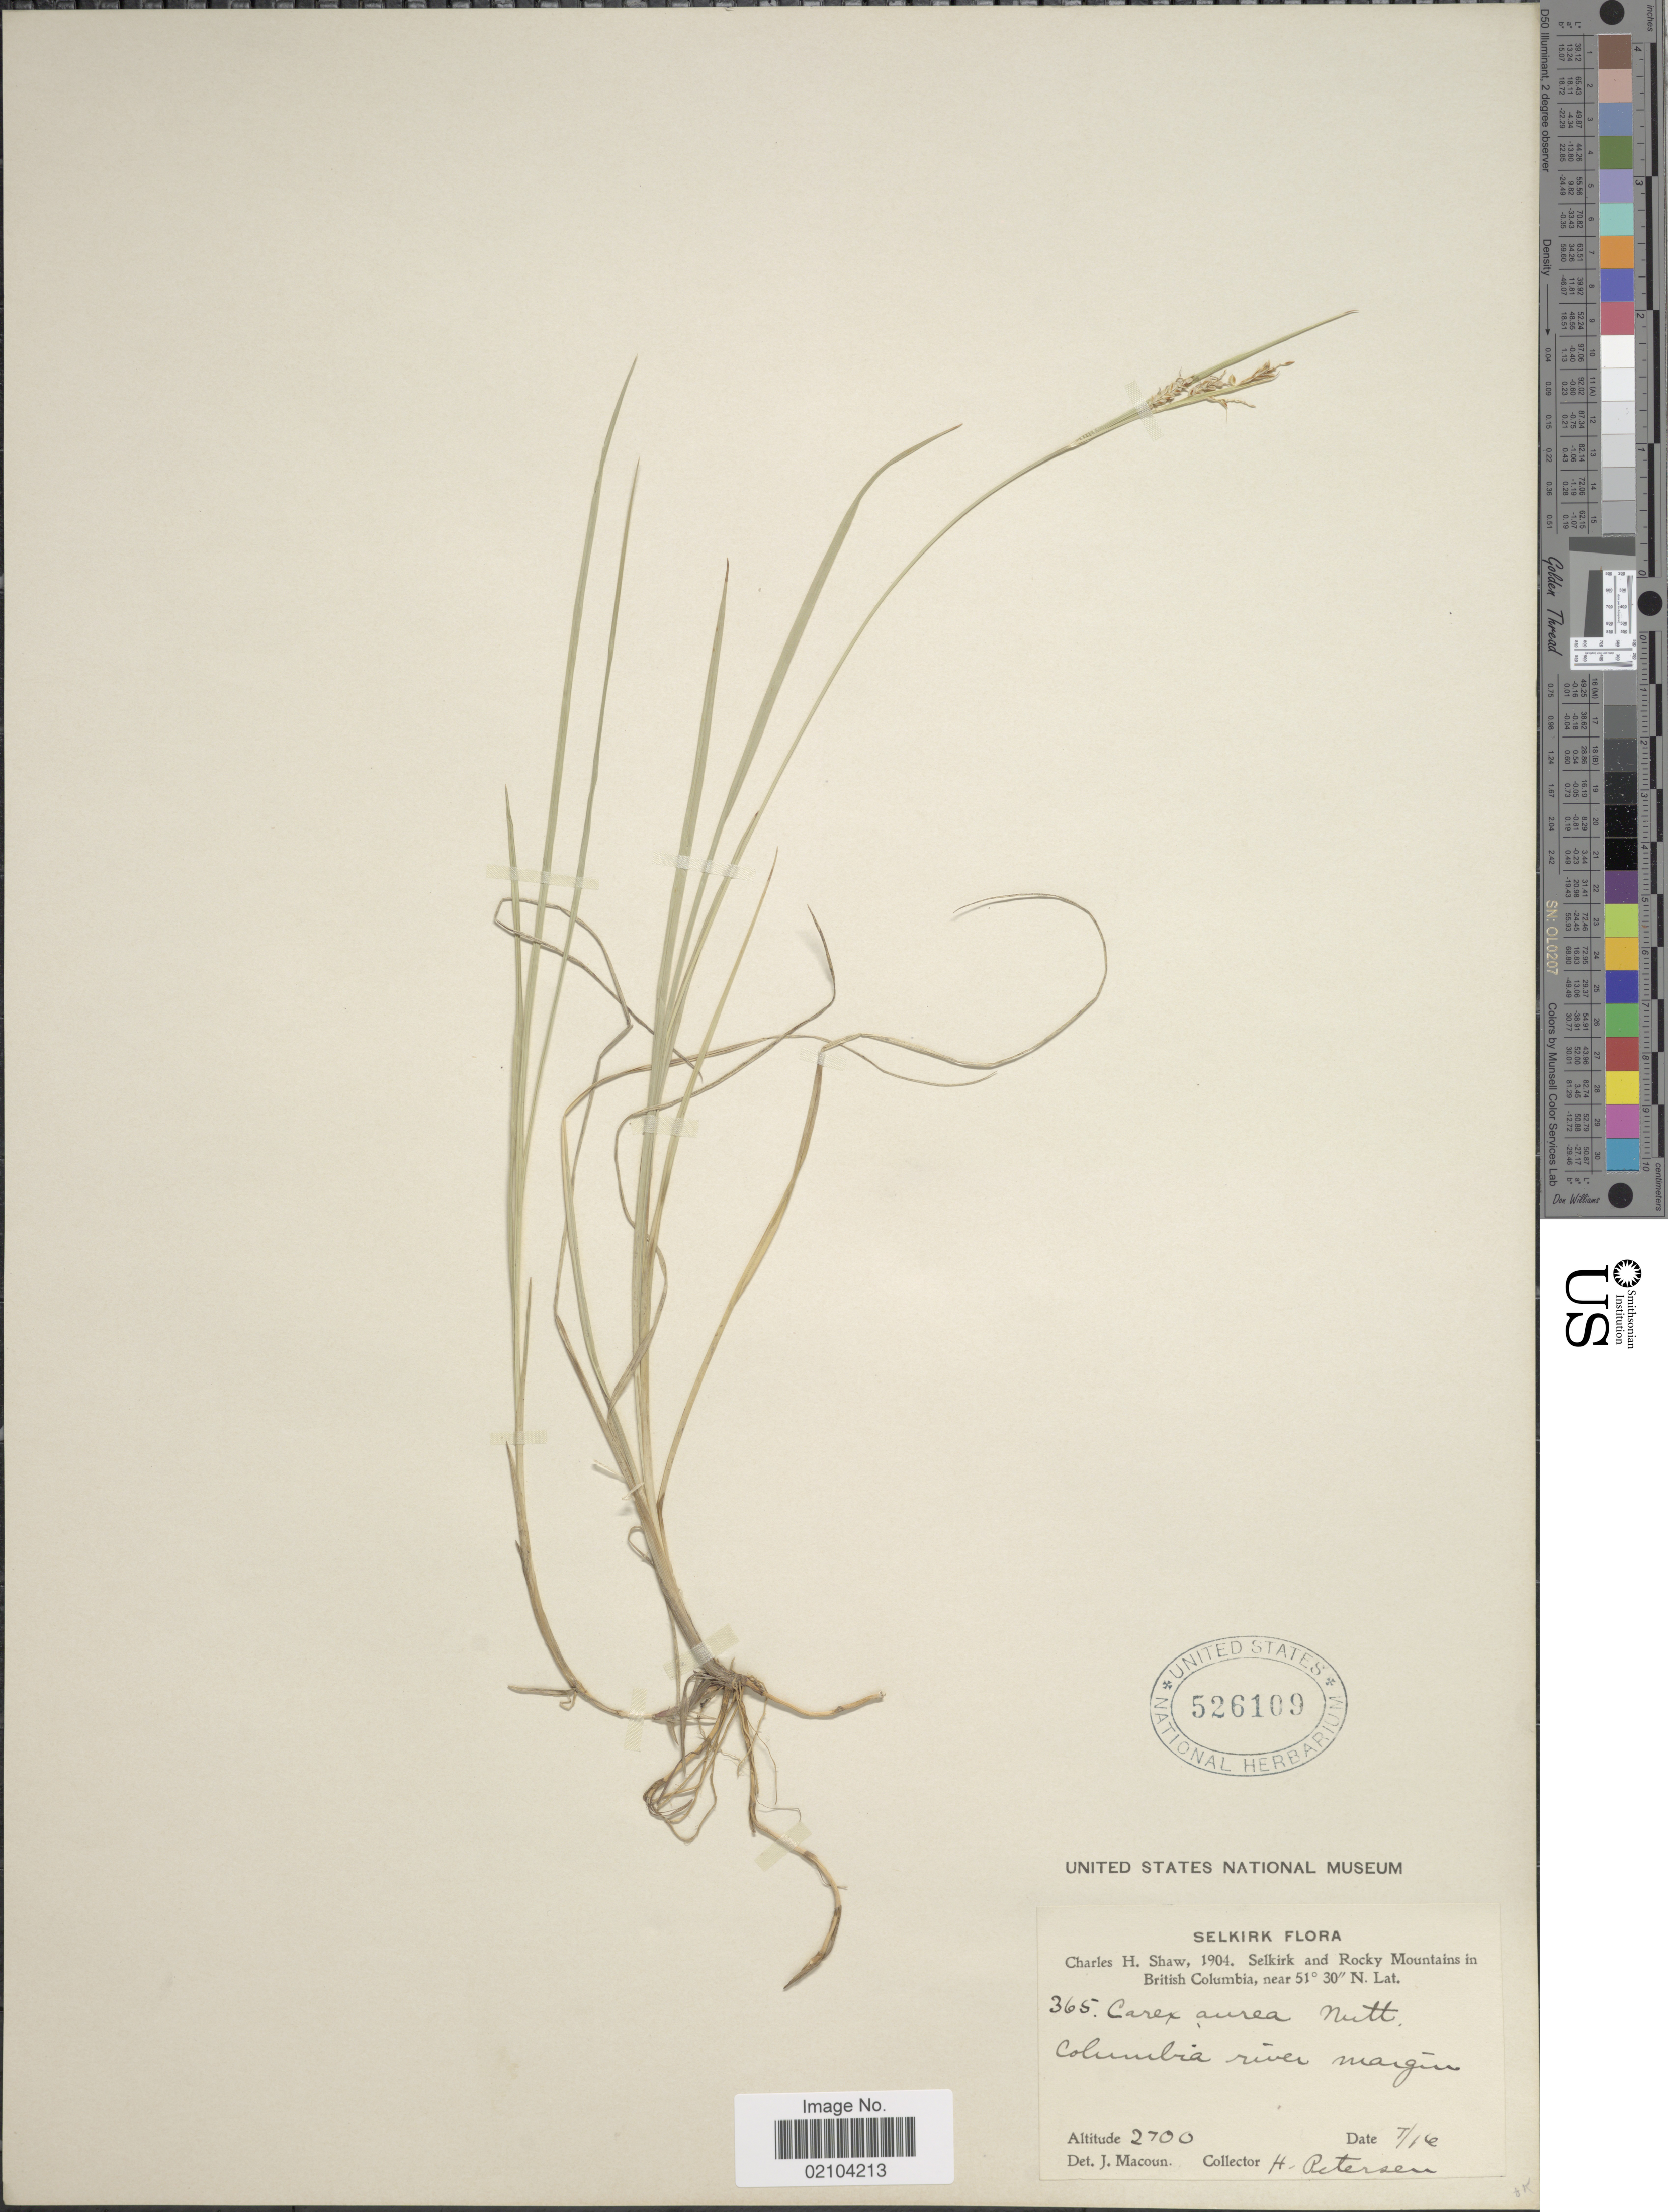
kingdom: Plantae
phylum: Tracheophyta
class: Liliopsida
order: Poales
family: Cyperaceae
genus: Carex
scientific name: Carex aurea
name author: Nutt.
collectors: H. Petersen & C. H. Shaw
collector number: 365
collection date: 1904-07-16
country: Canada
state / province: British Columbia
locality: Selkirk and Rocky Mountains in British Columbia. Columbia river Margin.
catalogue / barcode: US 526109